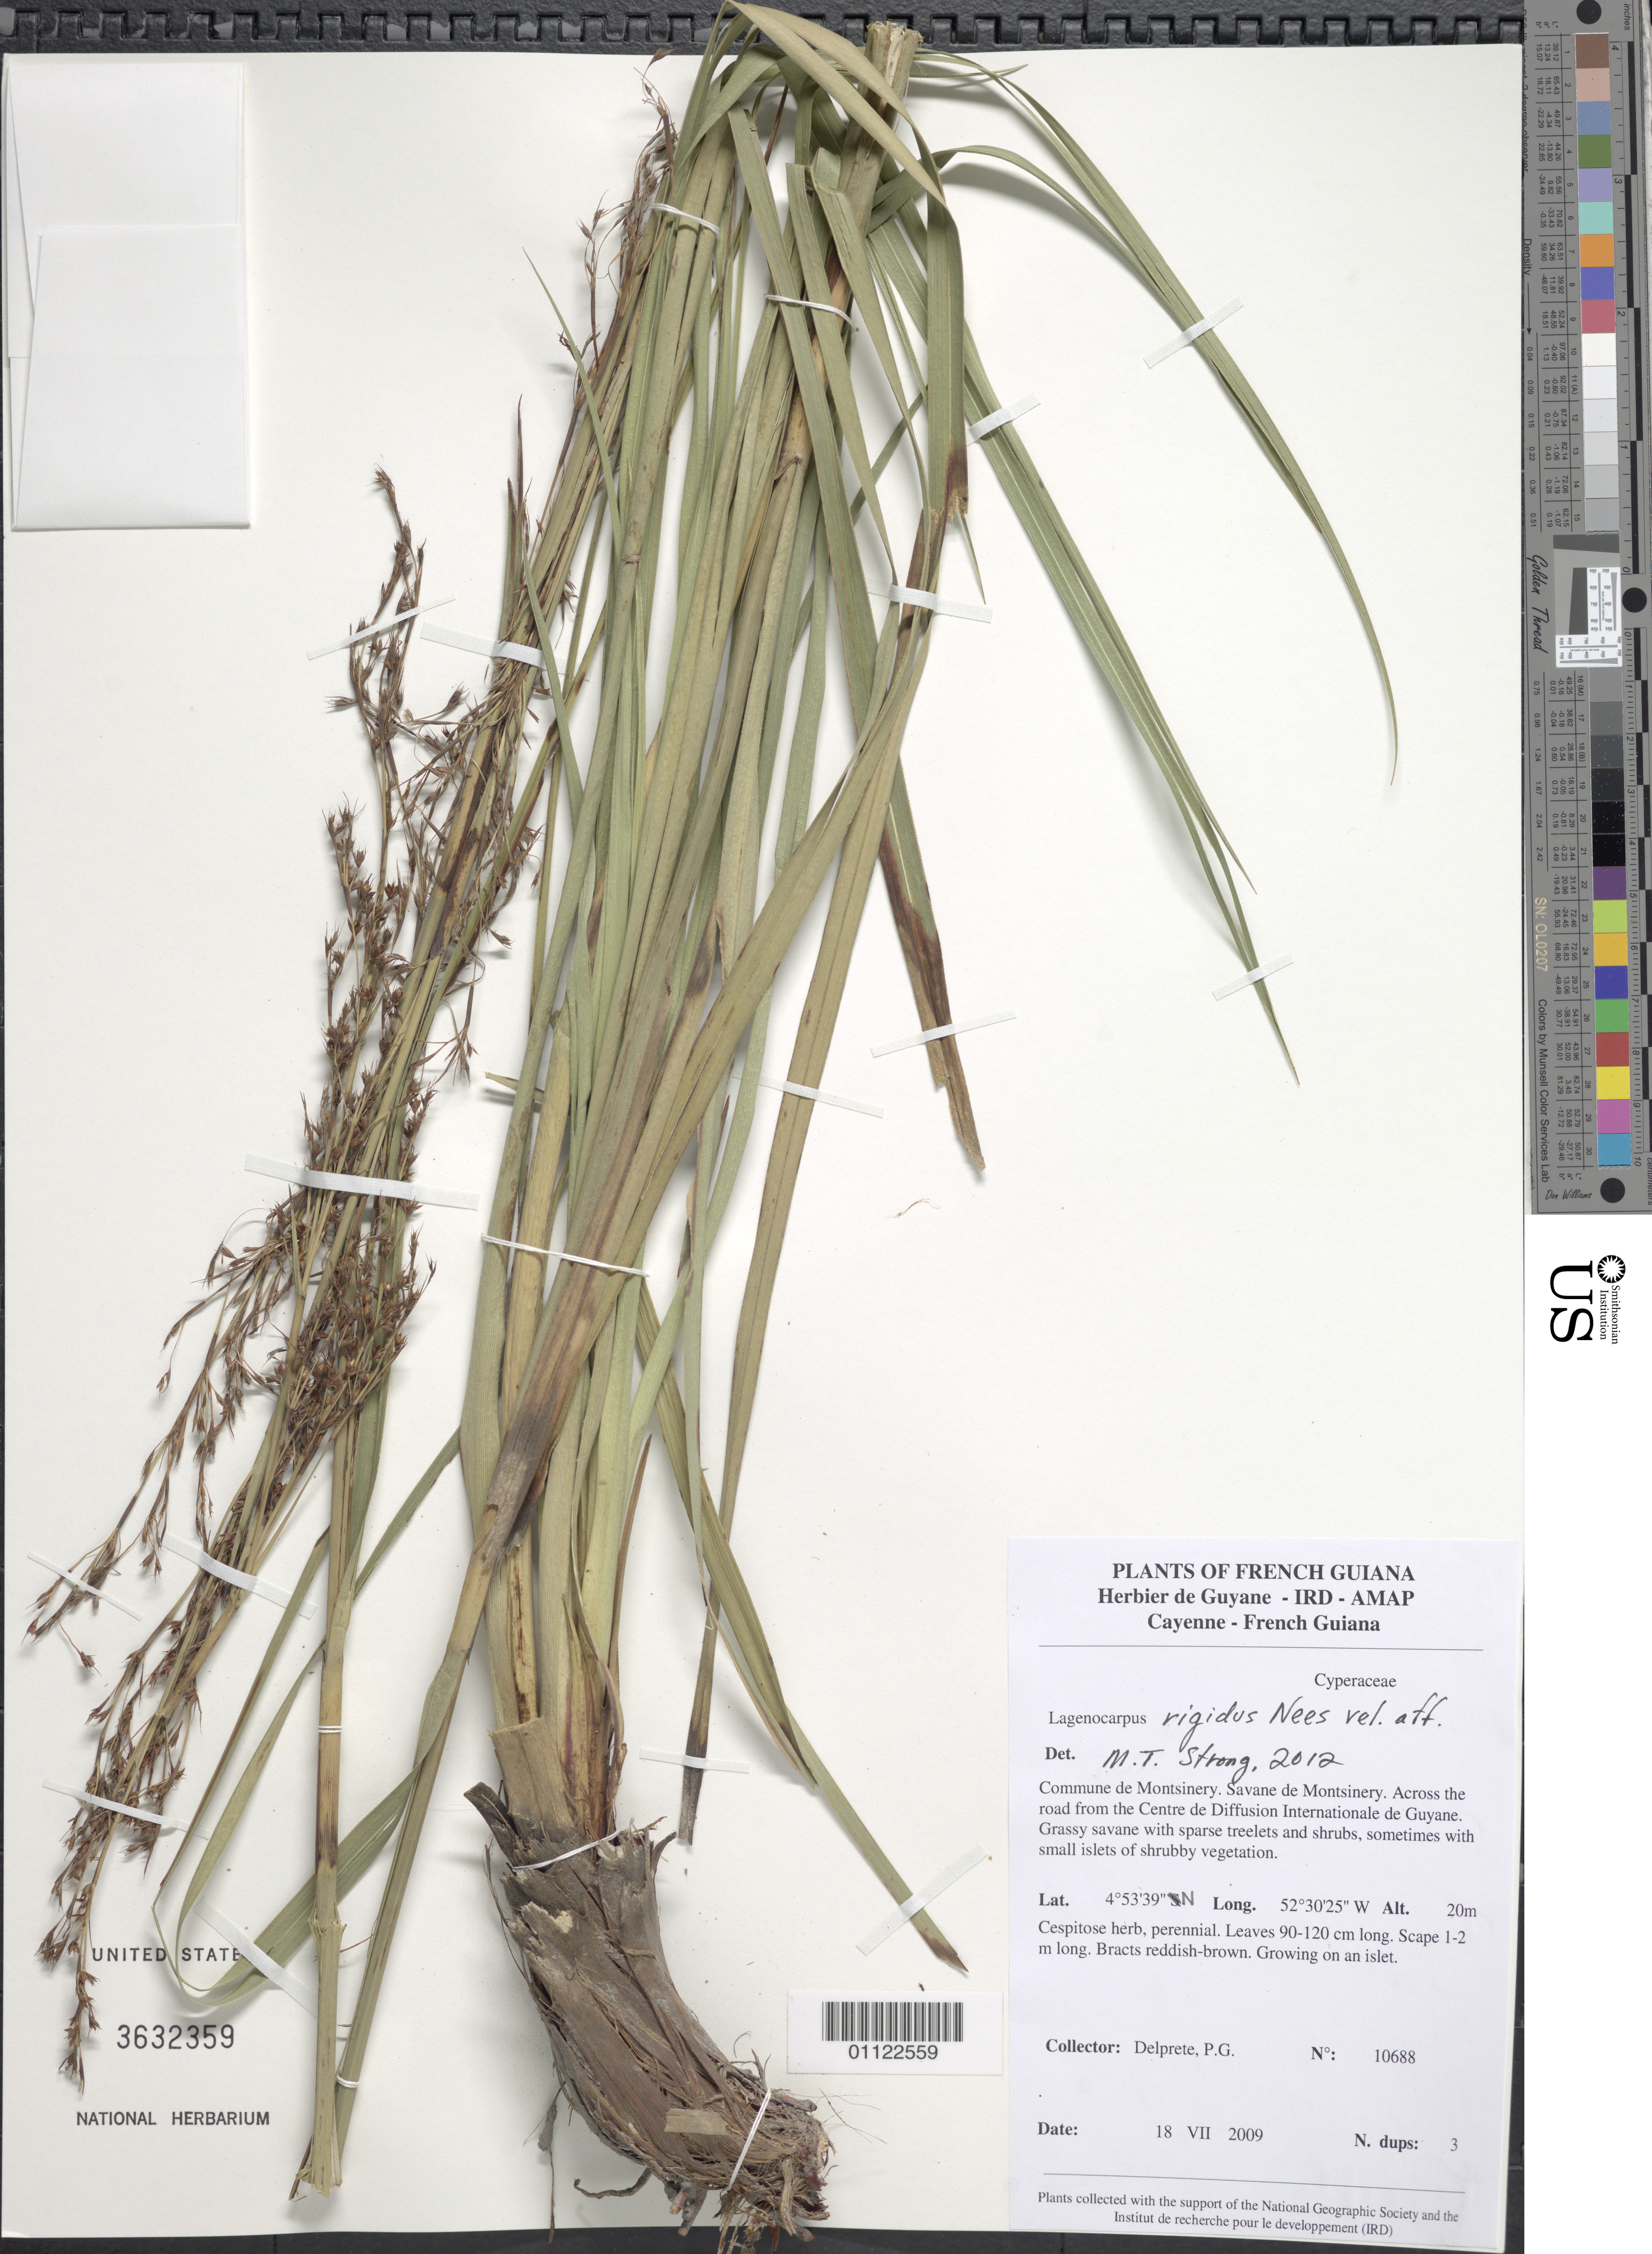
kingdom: Plantae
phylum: Tracheophyta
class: Liliopsida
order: Poales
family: Cyperaceae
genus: Lagenocarpus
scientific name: Lagenocarpus rigidus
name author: (Kunth) Nees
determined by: Strong, M. T., (US), Smithsonian Institution - National Museum of Natural History (UNITED STATES)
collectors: P. G. Delprete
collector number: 10688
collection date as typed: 18-Jul-09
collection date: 2009-07-18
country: French Guiana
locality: Commune de Montsinery. Savane de Montsinery. Across theroad from the Centre de Diffusion Internationale de Guyane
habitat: Grassy savane with sparse treelets and shrubs, sometimes with small islets of shrubby vegetation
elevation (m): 20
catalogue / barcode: US 3632359